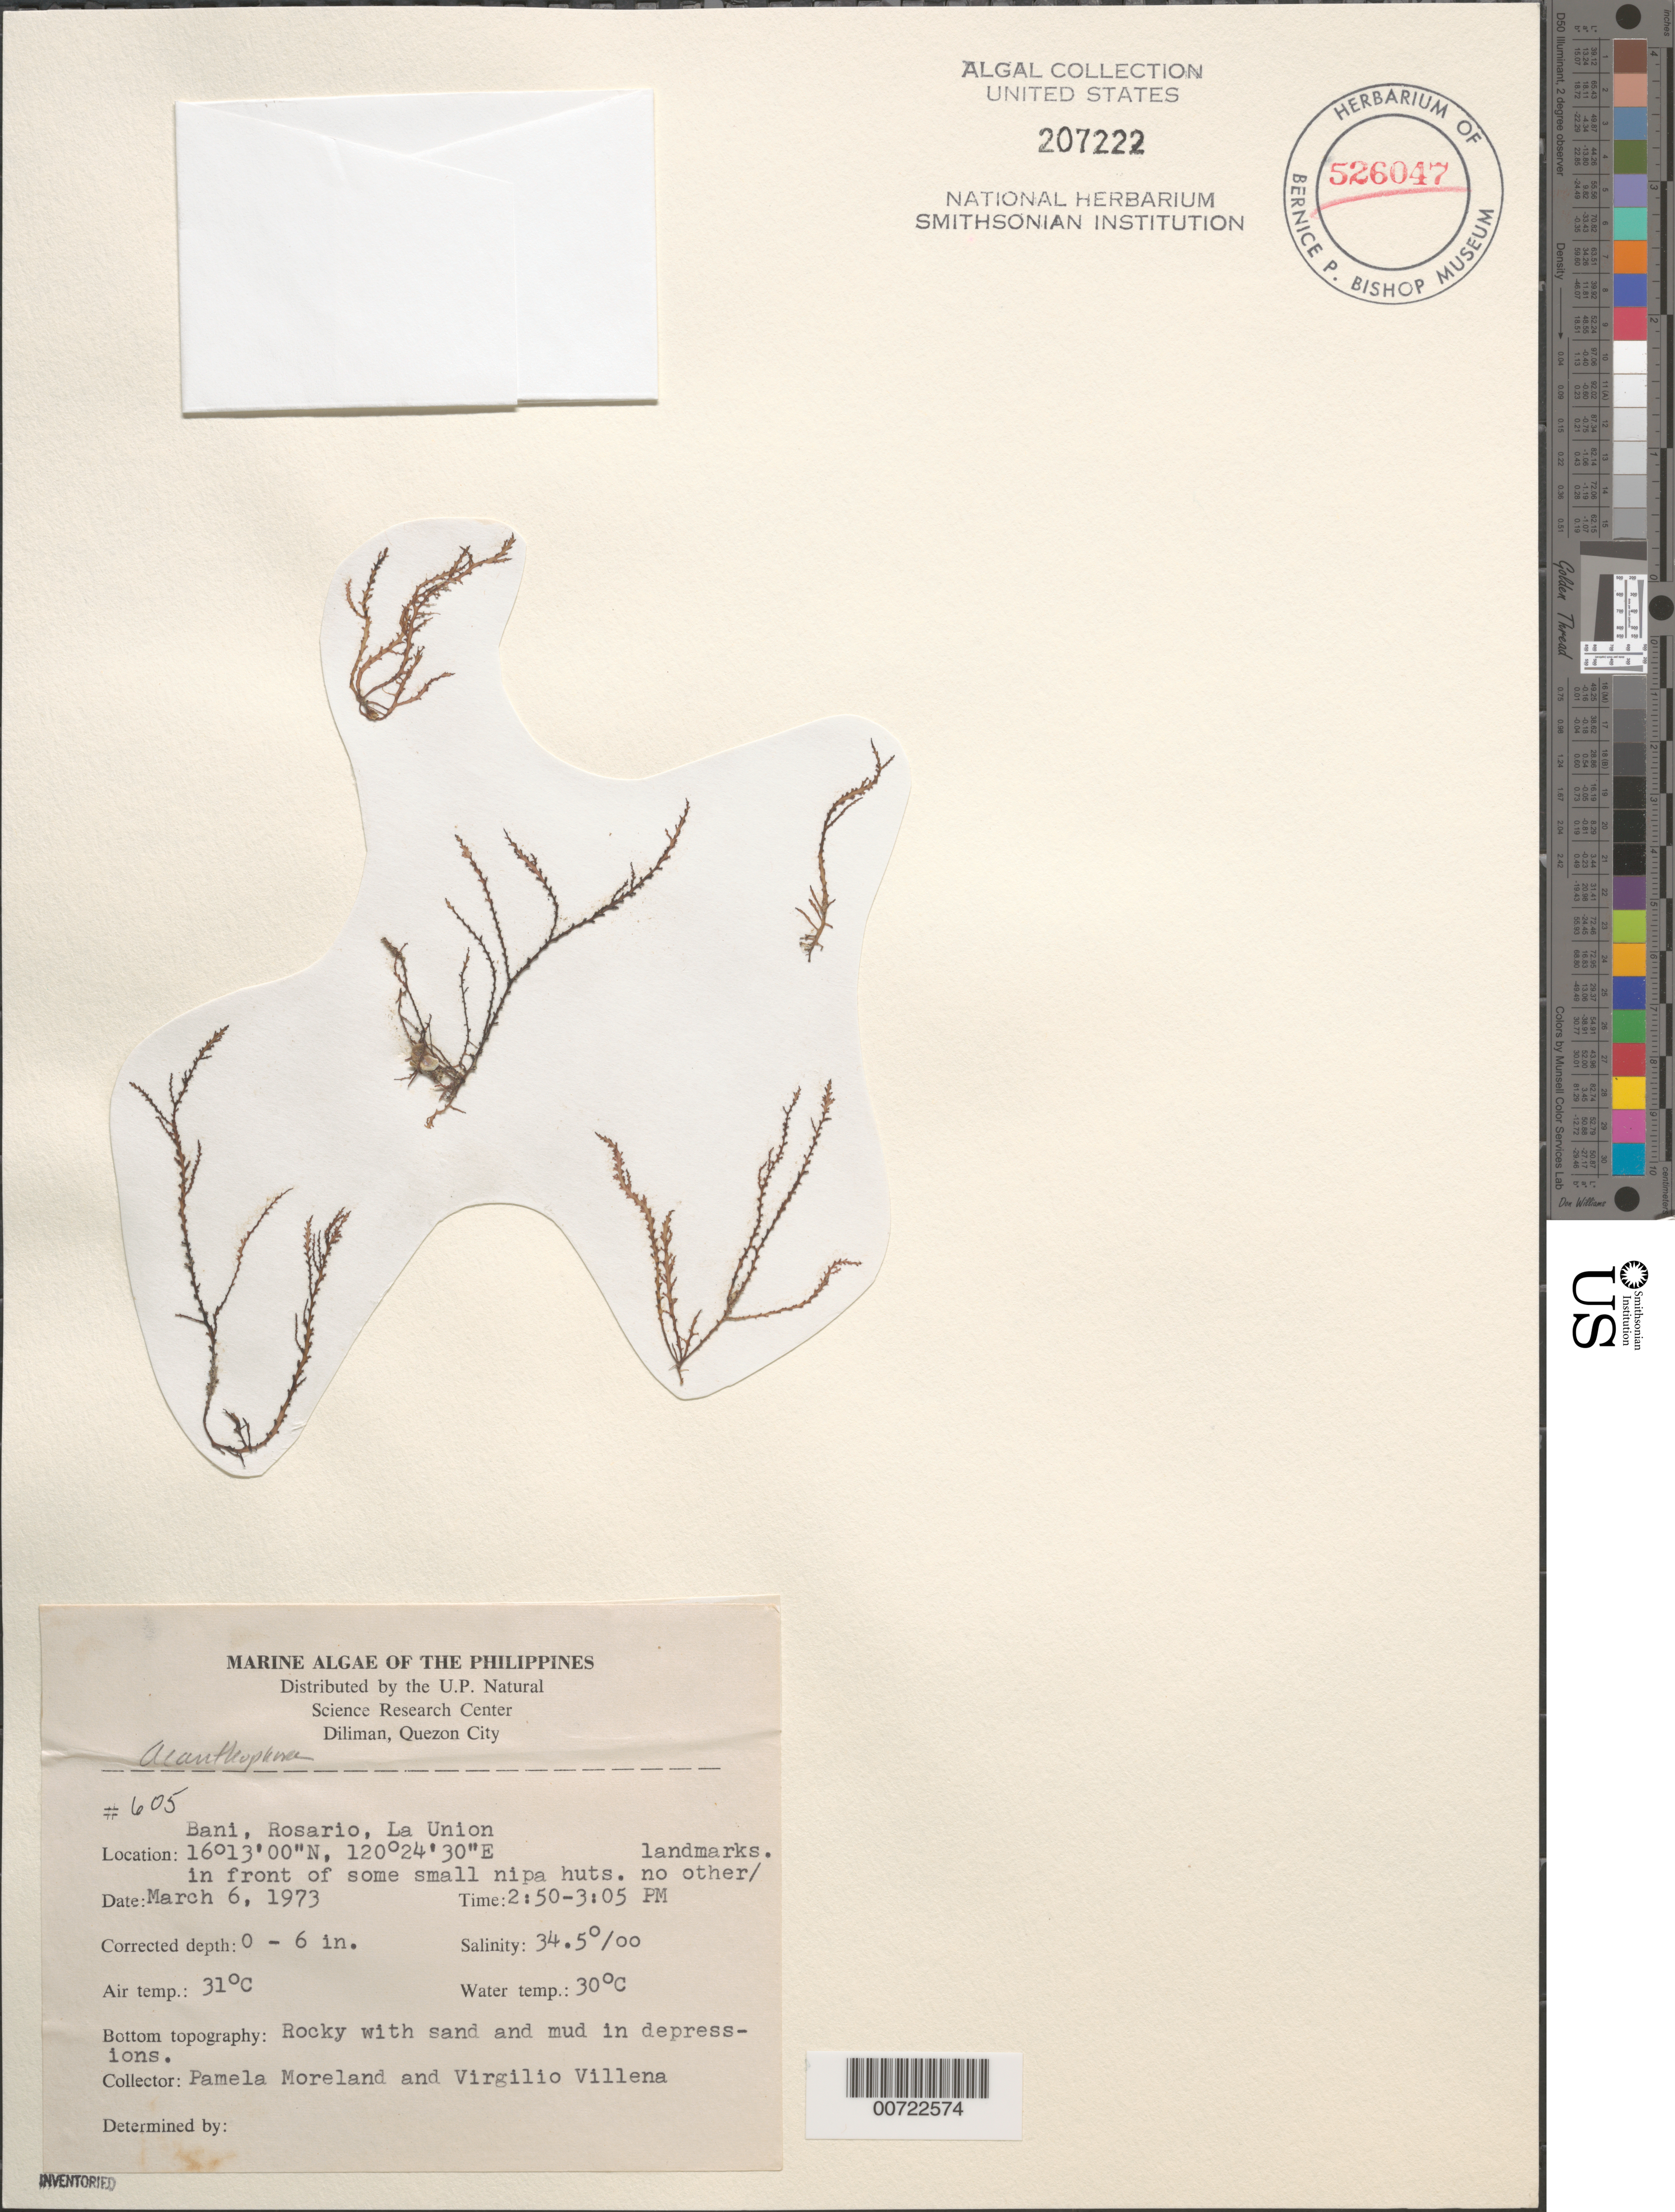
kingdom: Plantae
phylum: Rhodophyta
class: Florideophyceae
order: Ceramiales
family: Rhodomelaceae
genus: Acanthophora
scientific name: Acanthophora sp.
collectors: P. Moreland & V. Villena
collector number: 605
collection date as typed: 06 Mar 1973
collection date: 1973-03-06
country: Philippines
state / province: Ilocos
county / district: La Union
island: Luzon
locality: Bani, Rosario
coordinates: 16 13' 00" N, 120 24' 30" E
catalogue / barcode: US 207222